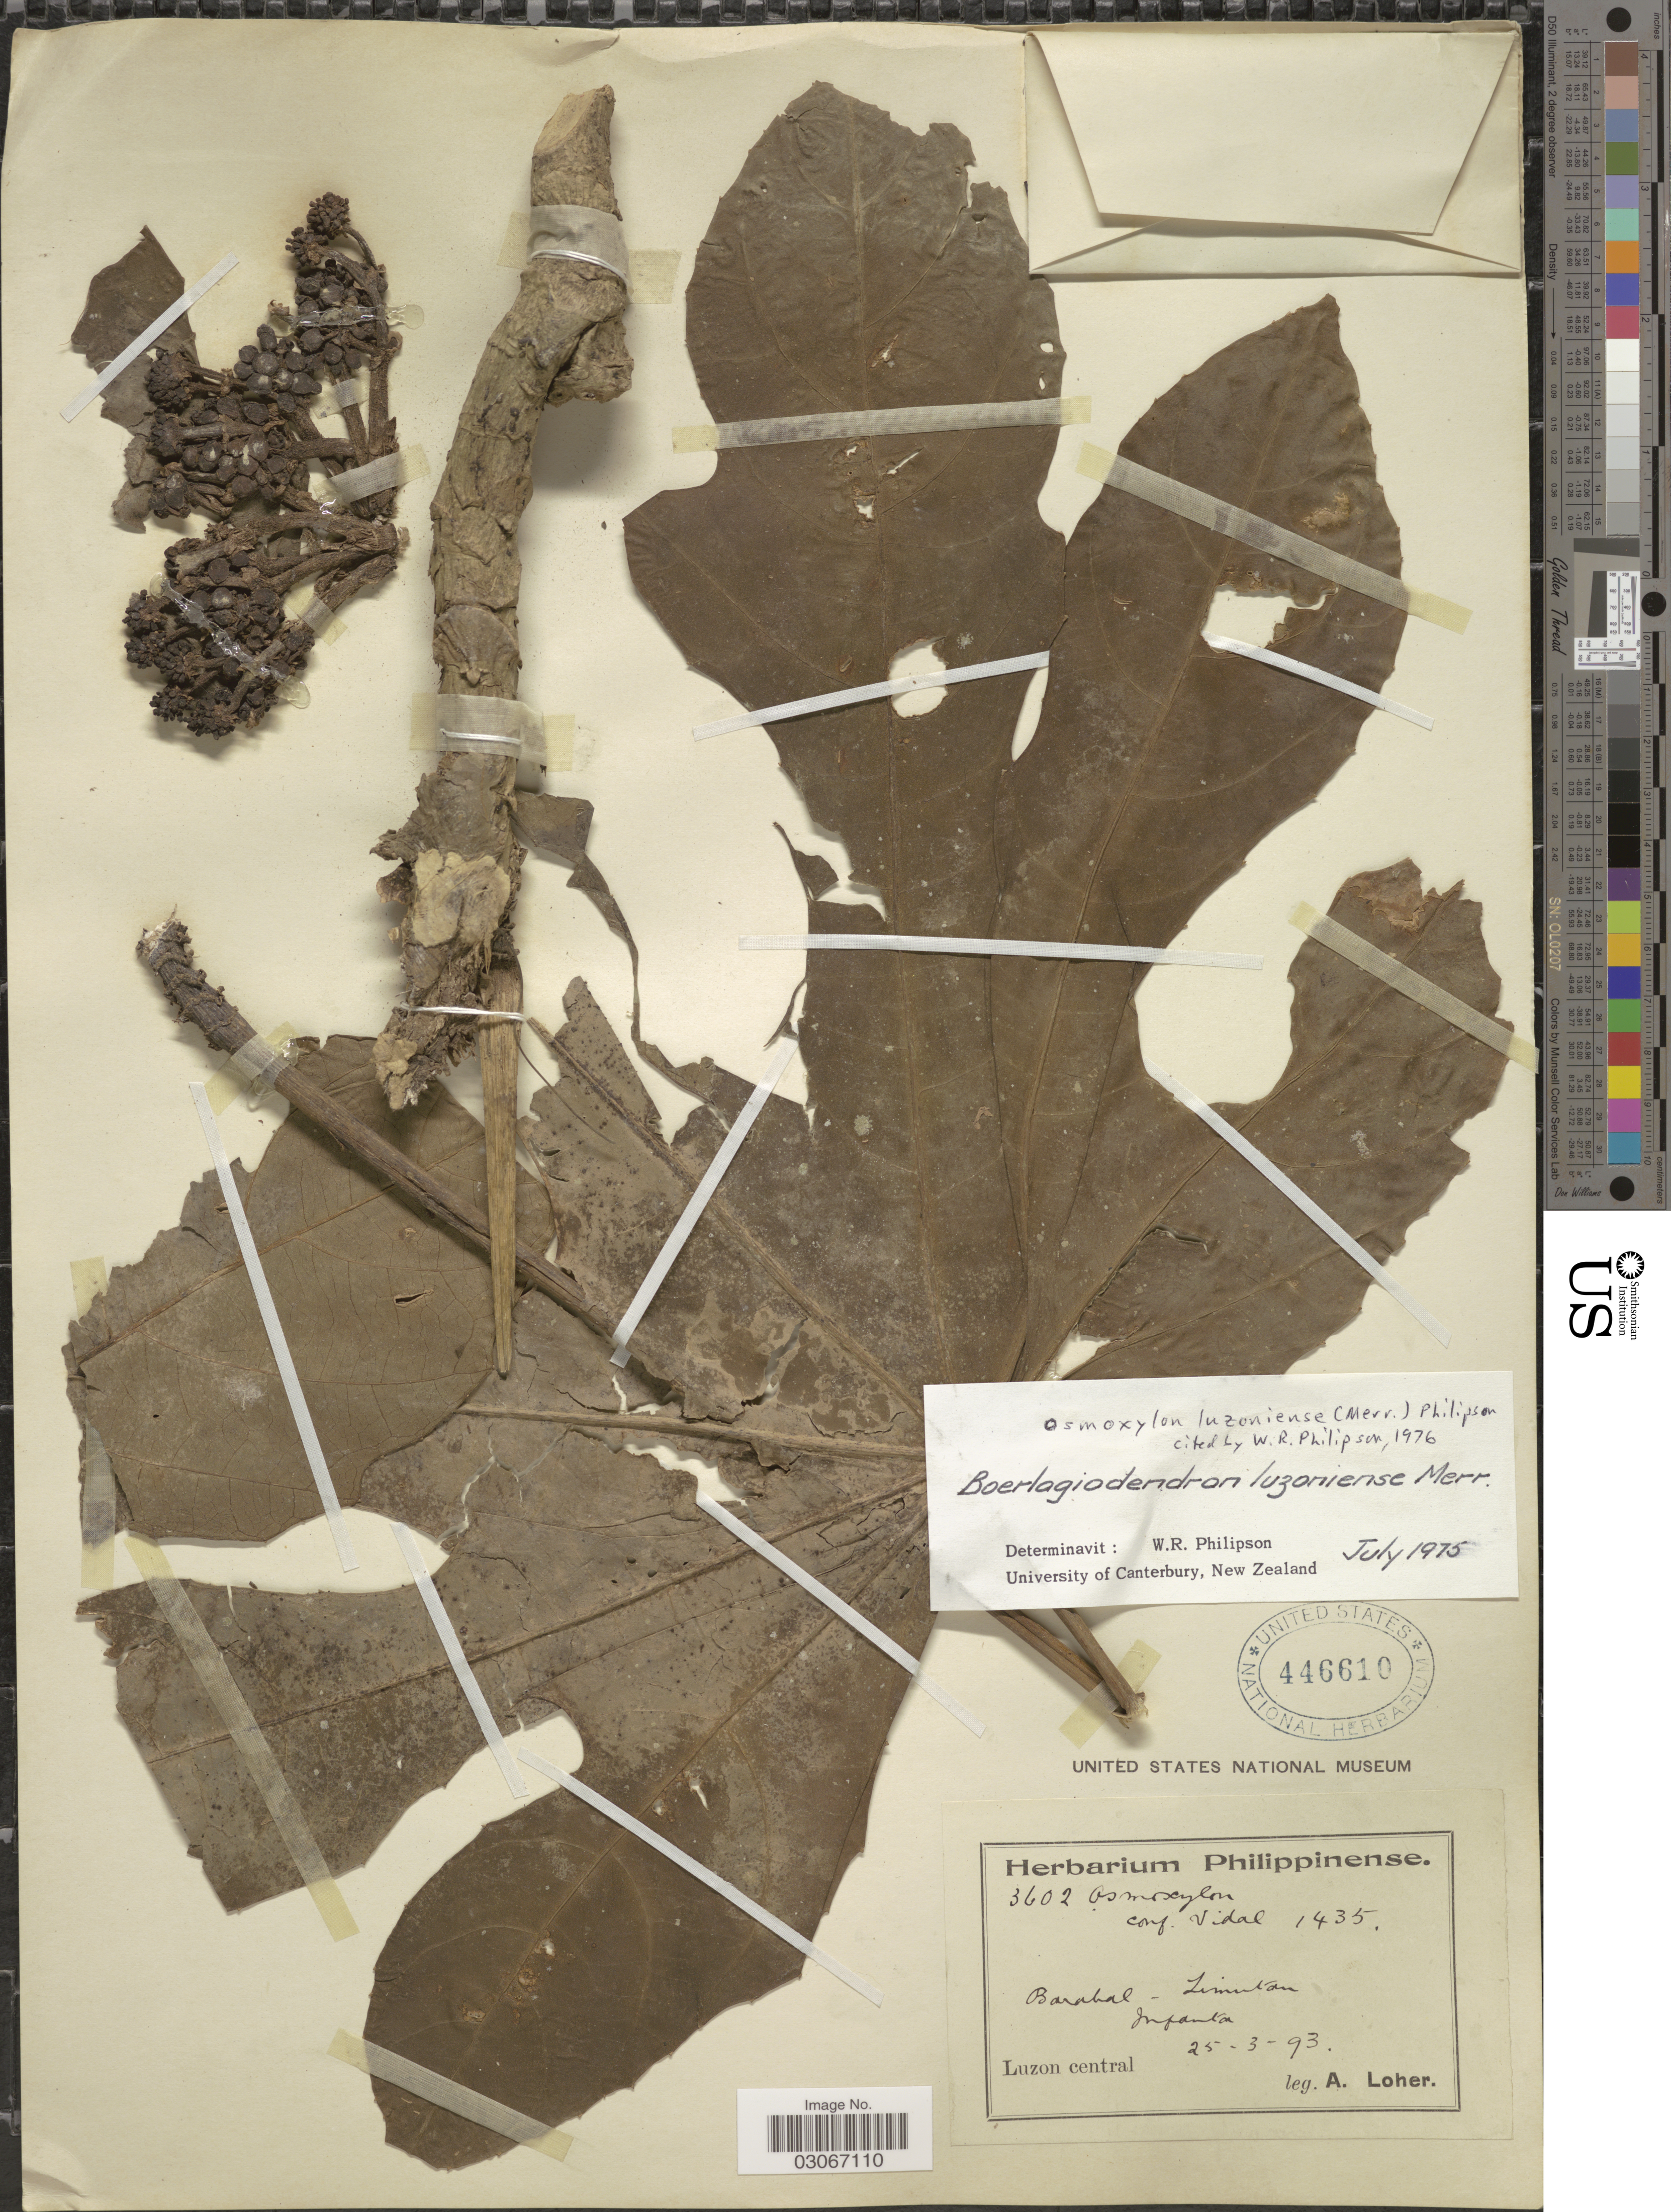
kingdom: Plantae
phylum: Tracheophyta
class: Magnoliopsida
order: Apiales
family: Araliaceae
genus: Osmoxylon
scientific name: Osmoxylon luzoniense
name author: (Merr.) Philipson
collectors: A. Loher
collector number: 3602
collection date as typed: Transcribed d/m/y: 25/9/93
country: Philippines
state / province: Central Luzon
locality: Barabal - Limutan. Luzon central. Inpanta.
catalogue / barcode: US 446610